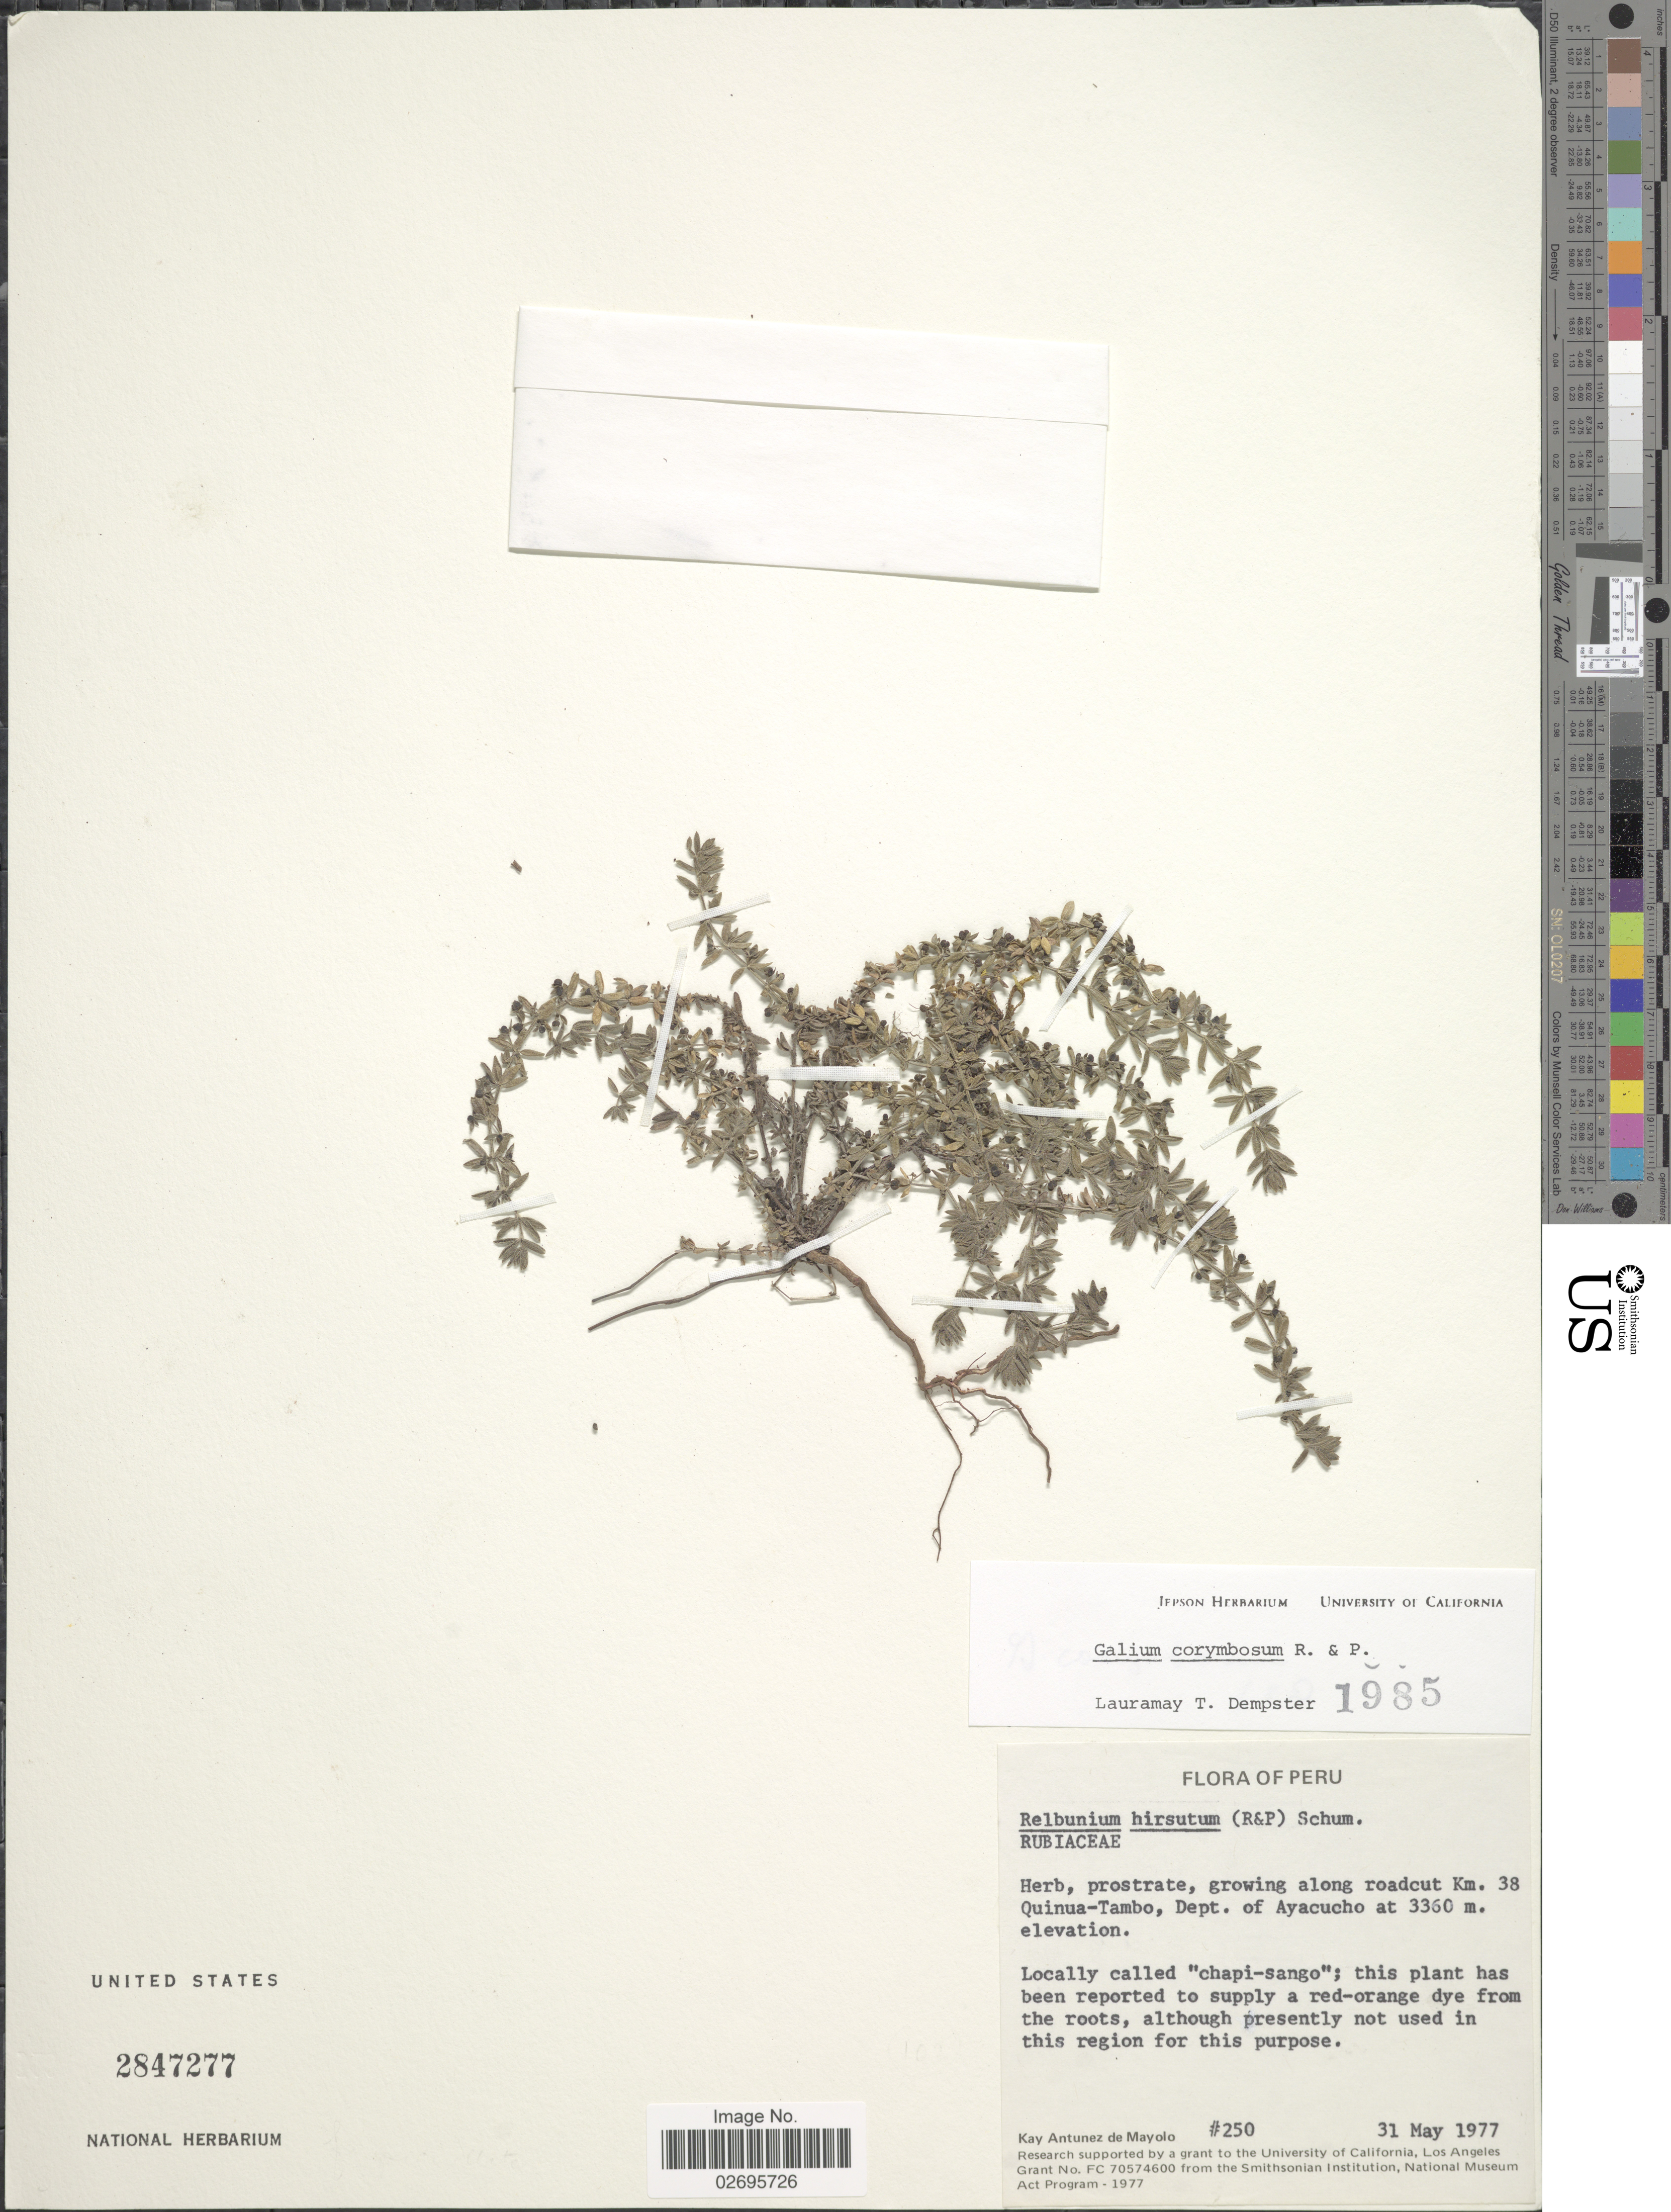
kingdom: Plantae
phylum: Tracheophyta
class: Magnoliopsida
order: Gentianales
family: Rubiaceae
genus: Galium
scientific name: Galium corymbosum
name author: Ruiz & Pav.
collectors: K. Antunez de Mayolo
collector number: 250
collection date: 1977-05-31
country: Peru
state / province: Ayacucho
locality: Along roadcut KM. 38 Quinua-Tambo, Dept. Ayacucho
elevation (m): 3360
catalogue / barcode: US 2847277